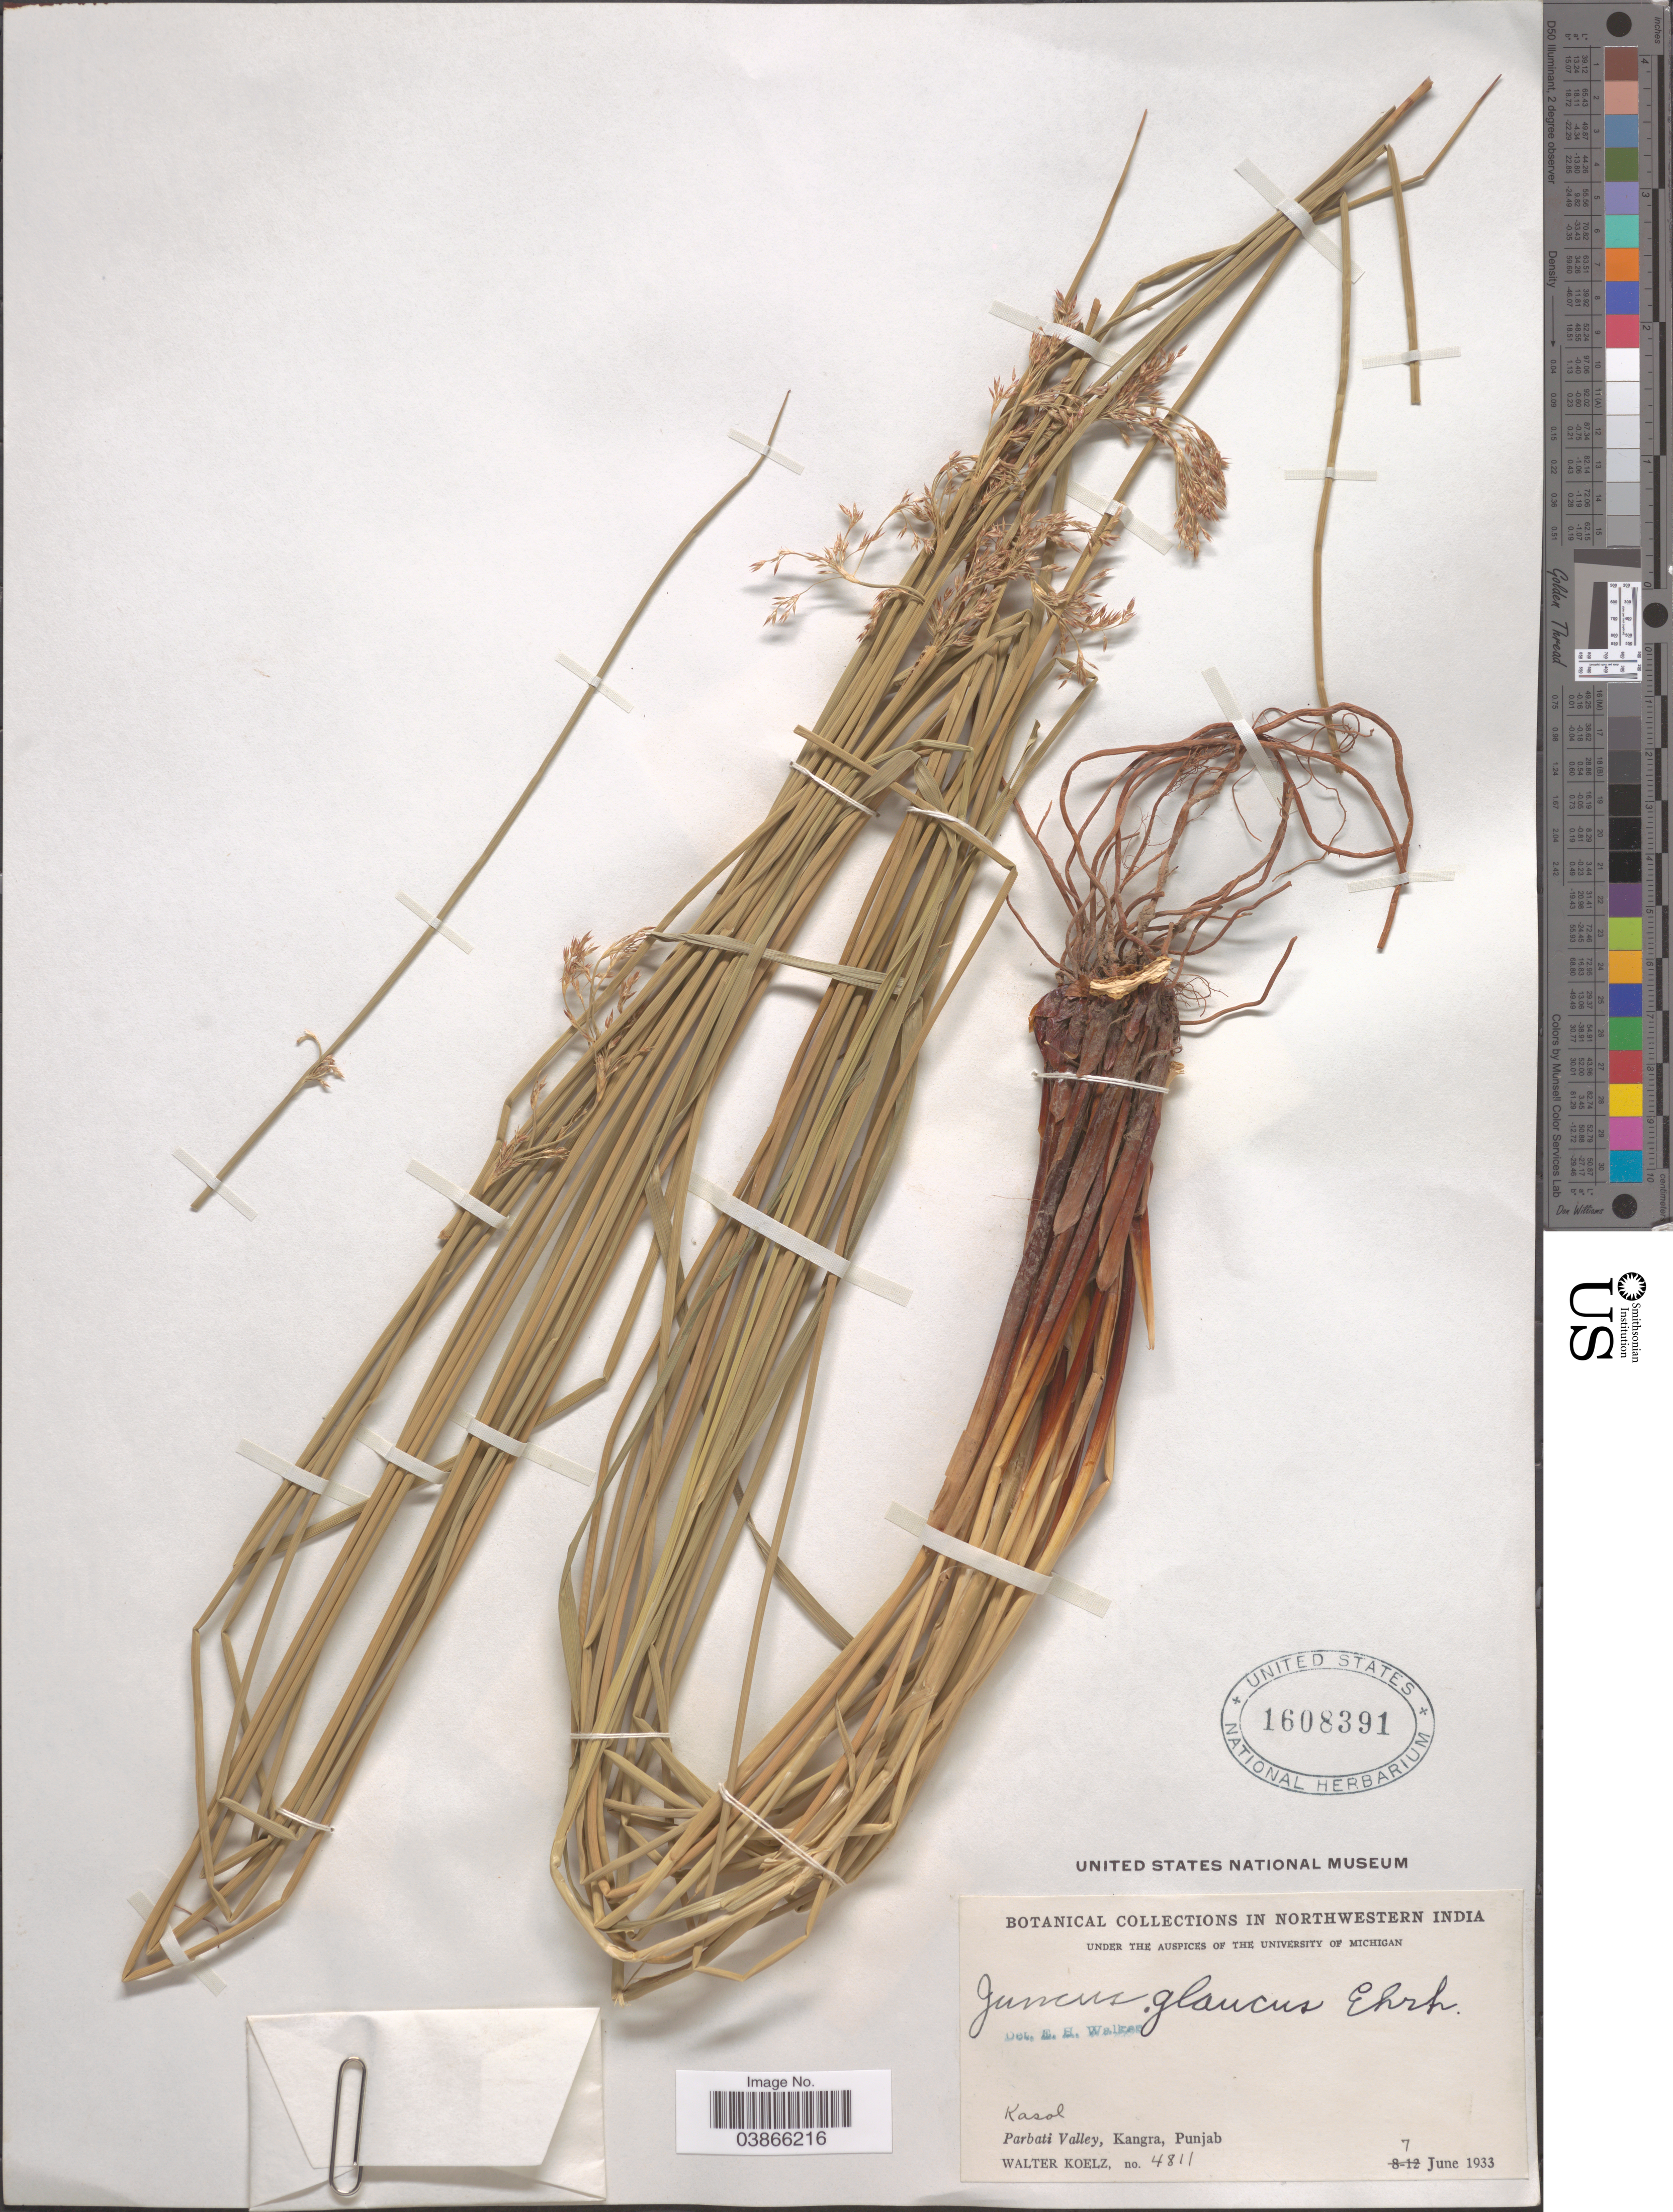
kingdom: Plantae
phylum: Tracheophyta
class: Liliopsida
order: Poales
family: Juncaceae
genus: Juncus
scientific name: Juncus glaucus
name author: Ehrh.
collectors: W. N. Koelz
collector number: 4811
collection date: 1933-06-07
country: India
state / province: Punjab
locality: Northwestern India. Kasol, Parbati Valley, Kangra.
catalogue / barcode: US 1608391